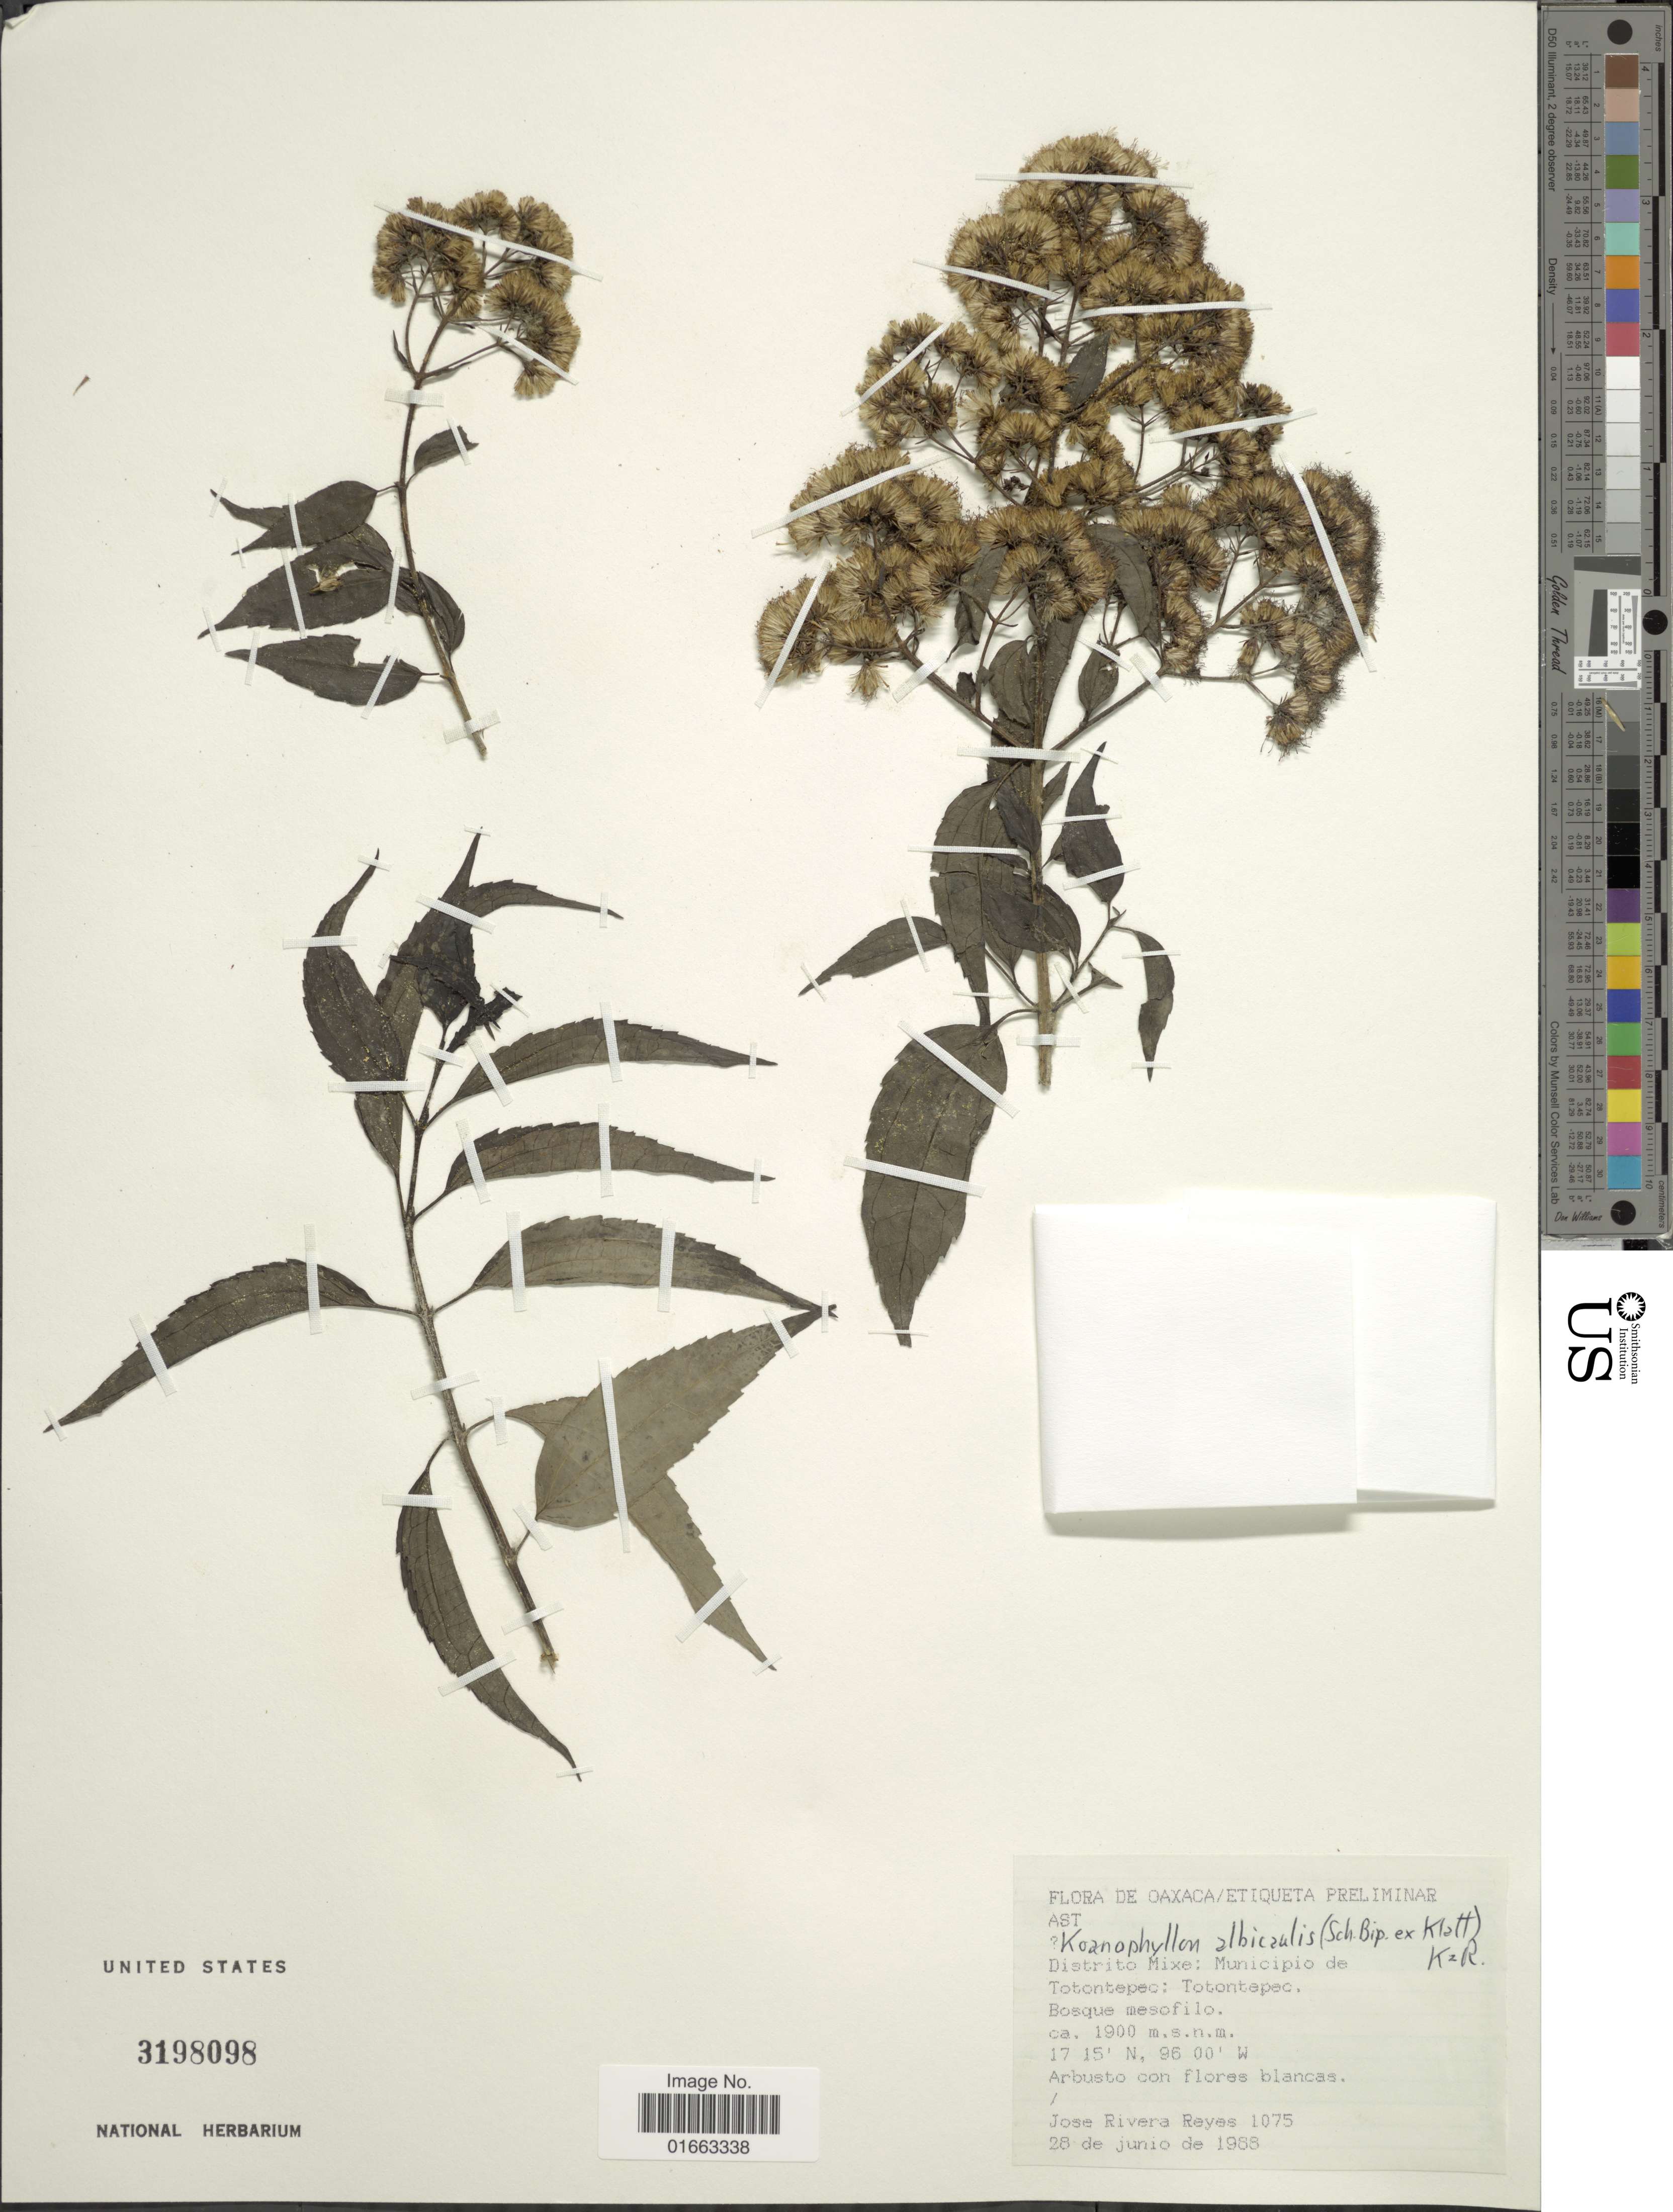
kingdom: Plantae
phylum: Tracheophyta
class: Magnoliopsida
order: Asterales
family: Asteraceae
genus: Koanophyllon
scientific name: Koanophyllon albicaule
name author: (Sch. Bip. ex Klatt) R.M. King & H. Rob.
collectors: J. Reyes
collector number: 1075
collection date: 1988-06-28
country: Mexico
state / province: Oaxaca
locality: Etiqueta Preliminas, Distrito Mixe: Municipio de Totontepec: Totontepec, Bosque mesofilo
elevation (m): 1900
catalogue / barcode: US 3198098